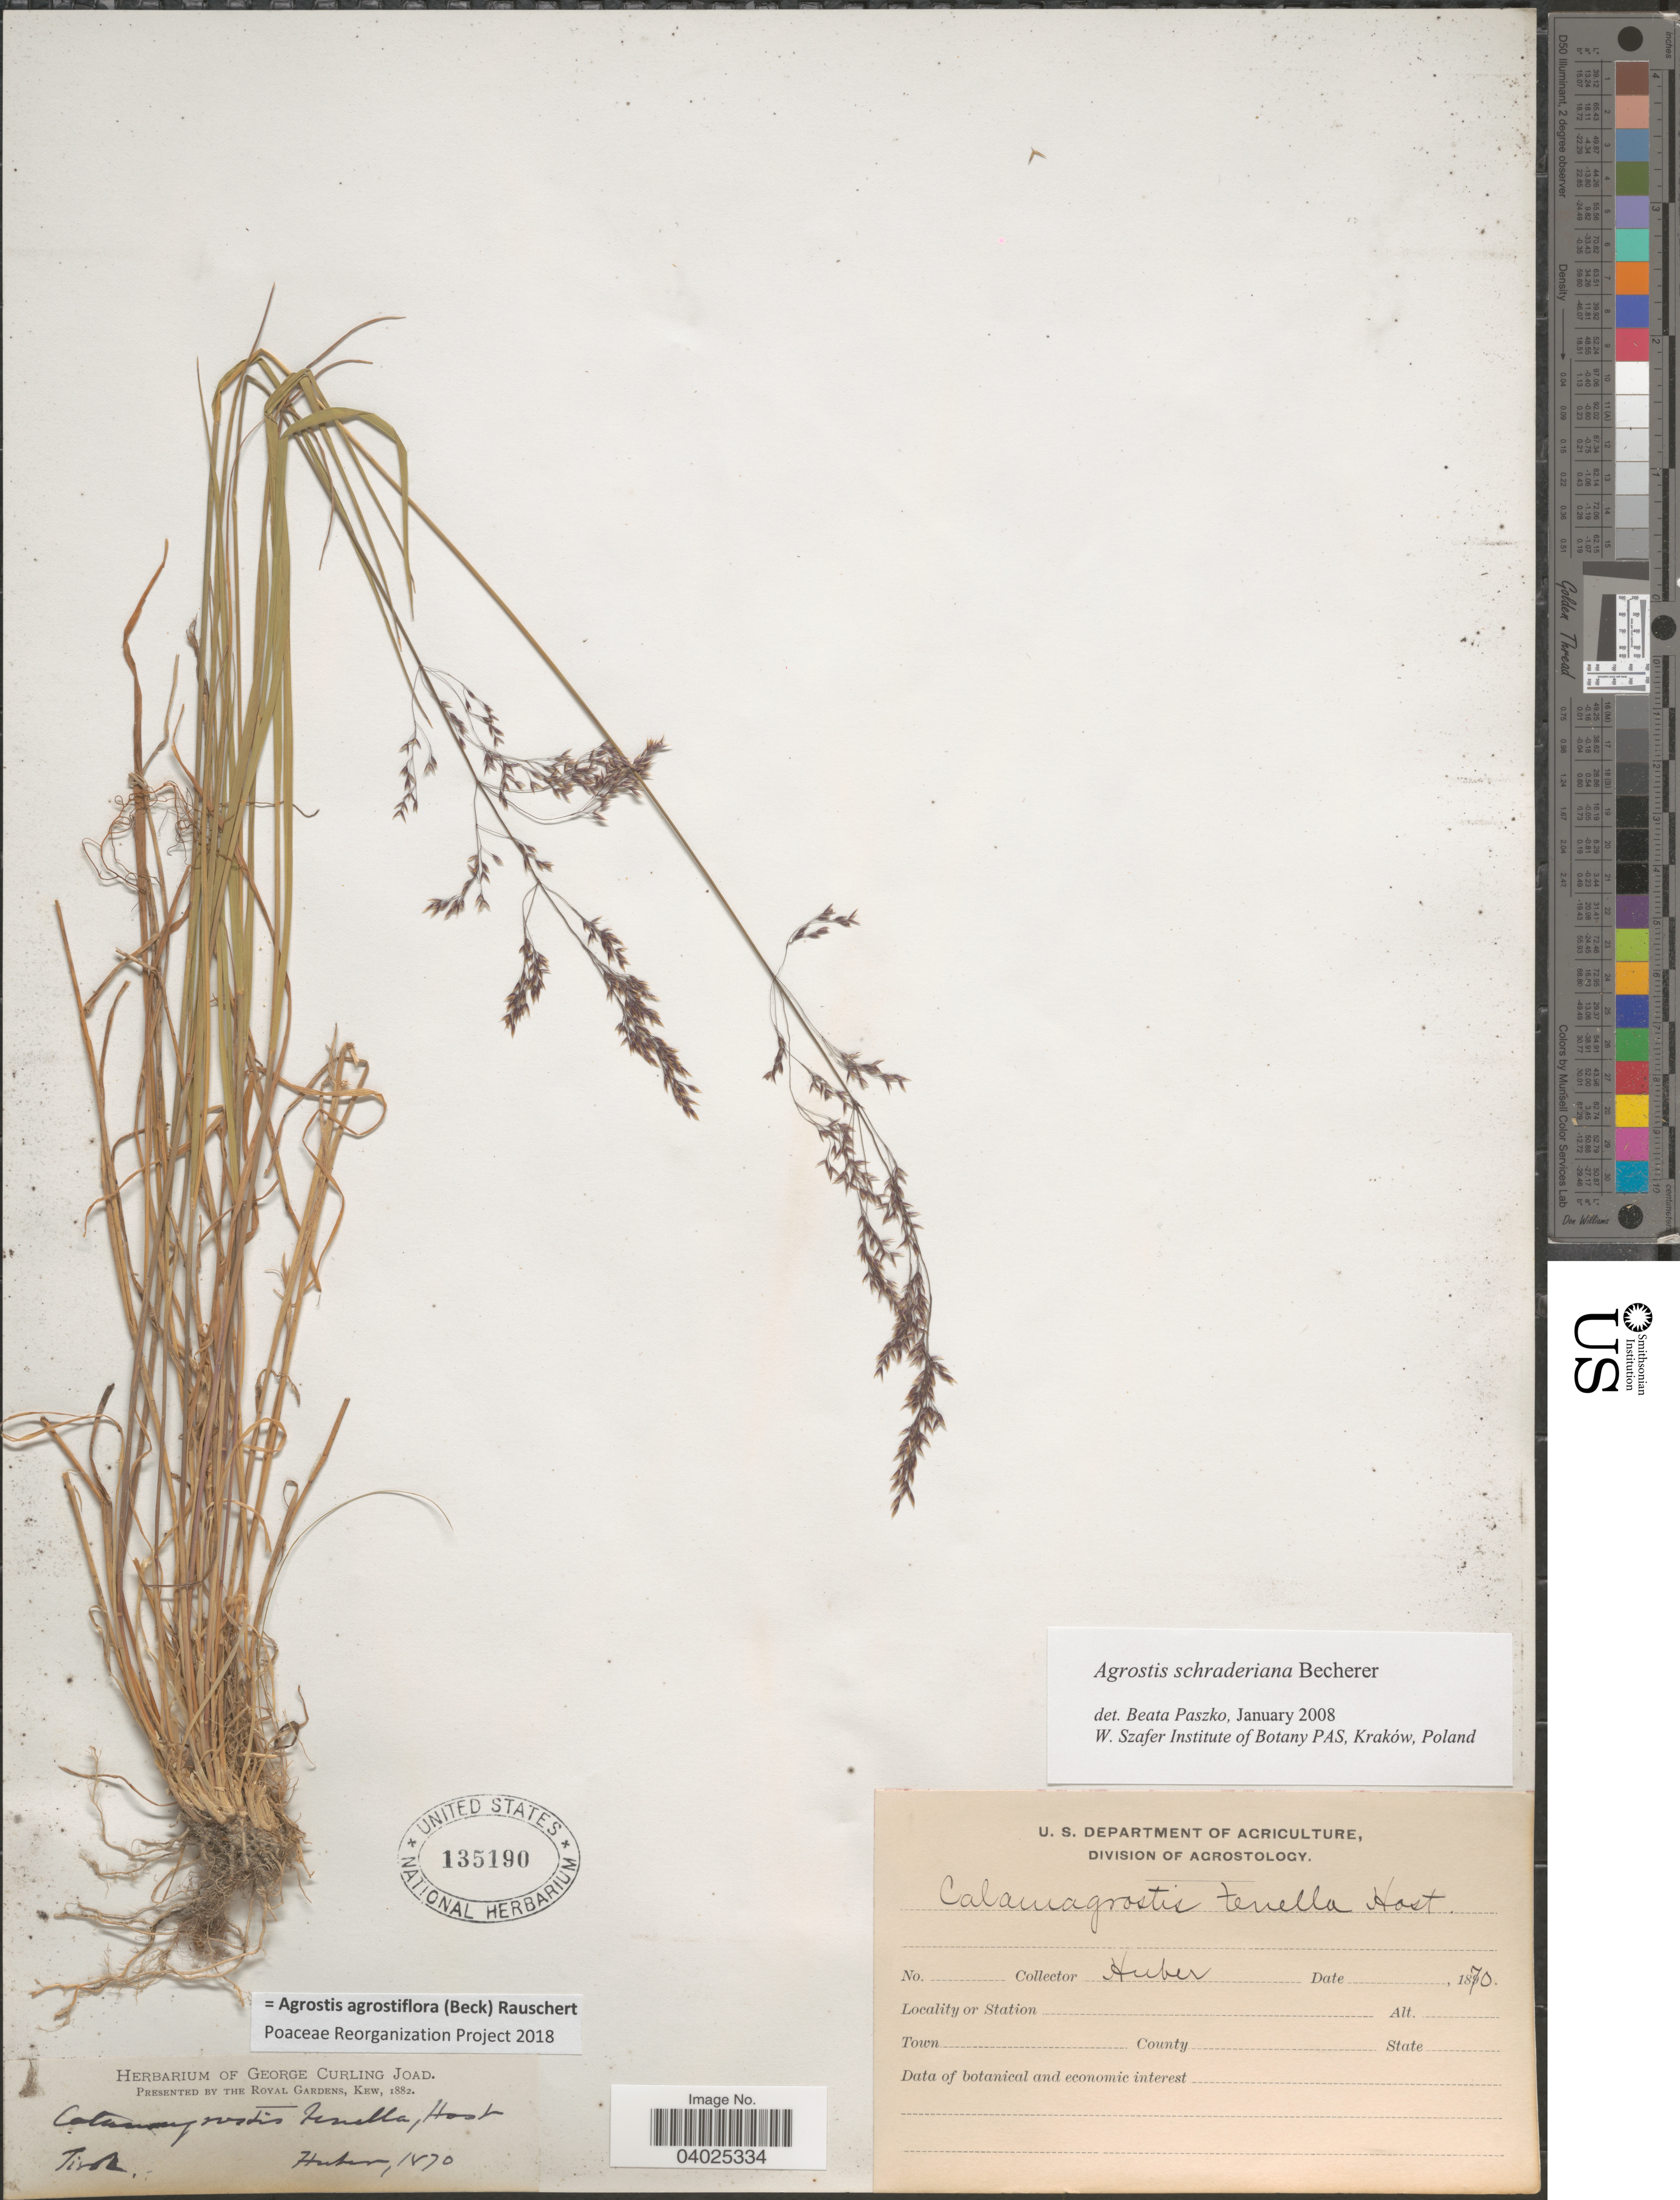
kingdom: Plantae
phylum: Tracheophyta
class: Liliopsida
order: Poales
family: Poaceae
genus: Agrostis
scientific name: Agrostis agrostiflora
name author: (Beck) Rauschert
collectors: Huber, --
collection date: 1870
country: Austria / Italy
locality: Tirol.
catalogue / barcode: US 135190